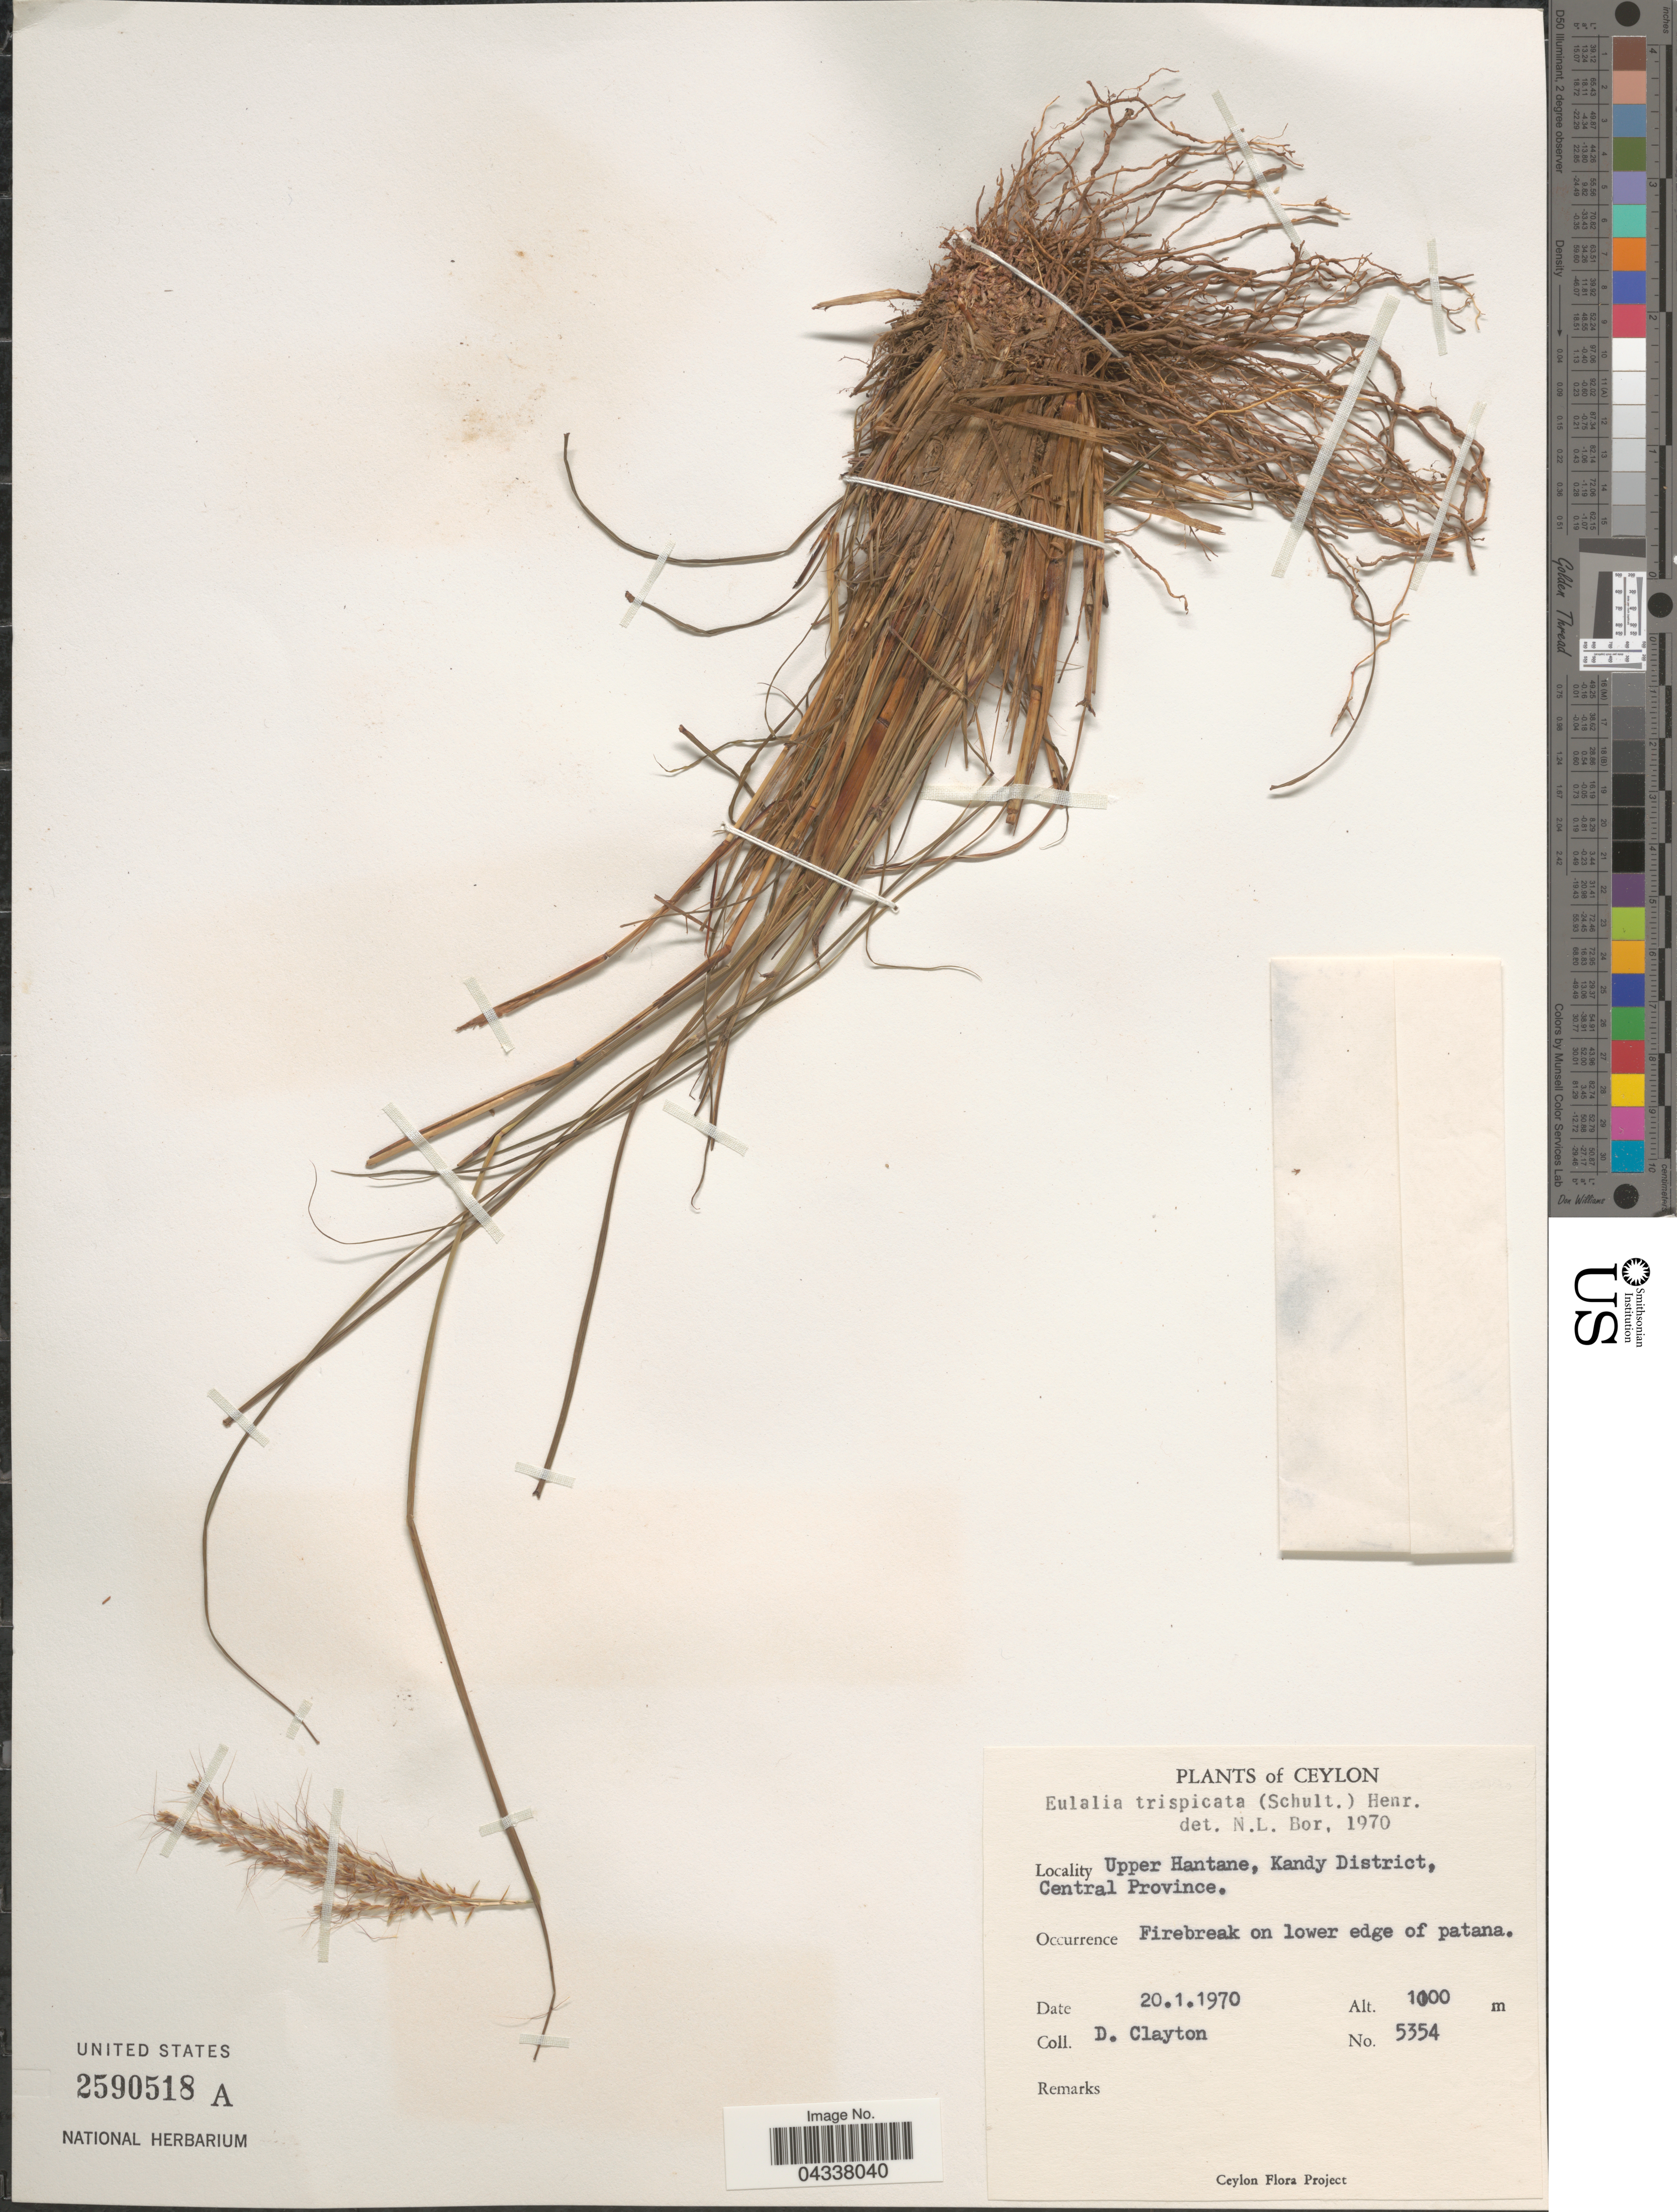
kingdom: Plantae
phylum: Tracheophyta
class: Liliopsida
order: Poales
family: Poaceae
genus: Pseudopogonatherum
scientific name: Pseudopogonatherum trispicatum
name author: (Schult.) Ohwi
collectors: D. Clayton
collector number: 5354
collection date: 1970-01-20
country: Sri Lanka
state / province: Central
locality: Ceylon. Upper Hantane, Kandy District.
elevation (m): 1000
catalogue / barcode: US 2590518A